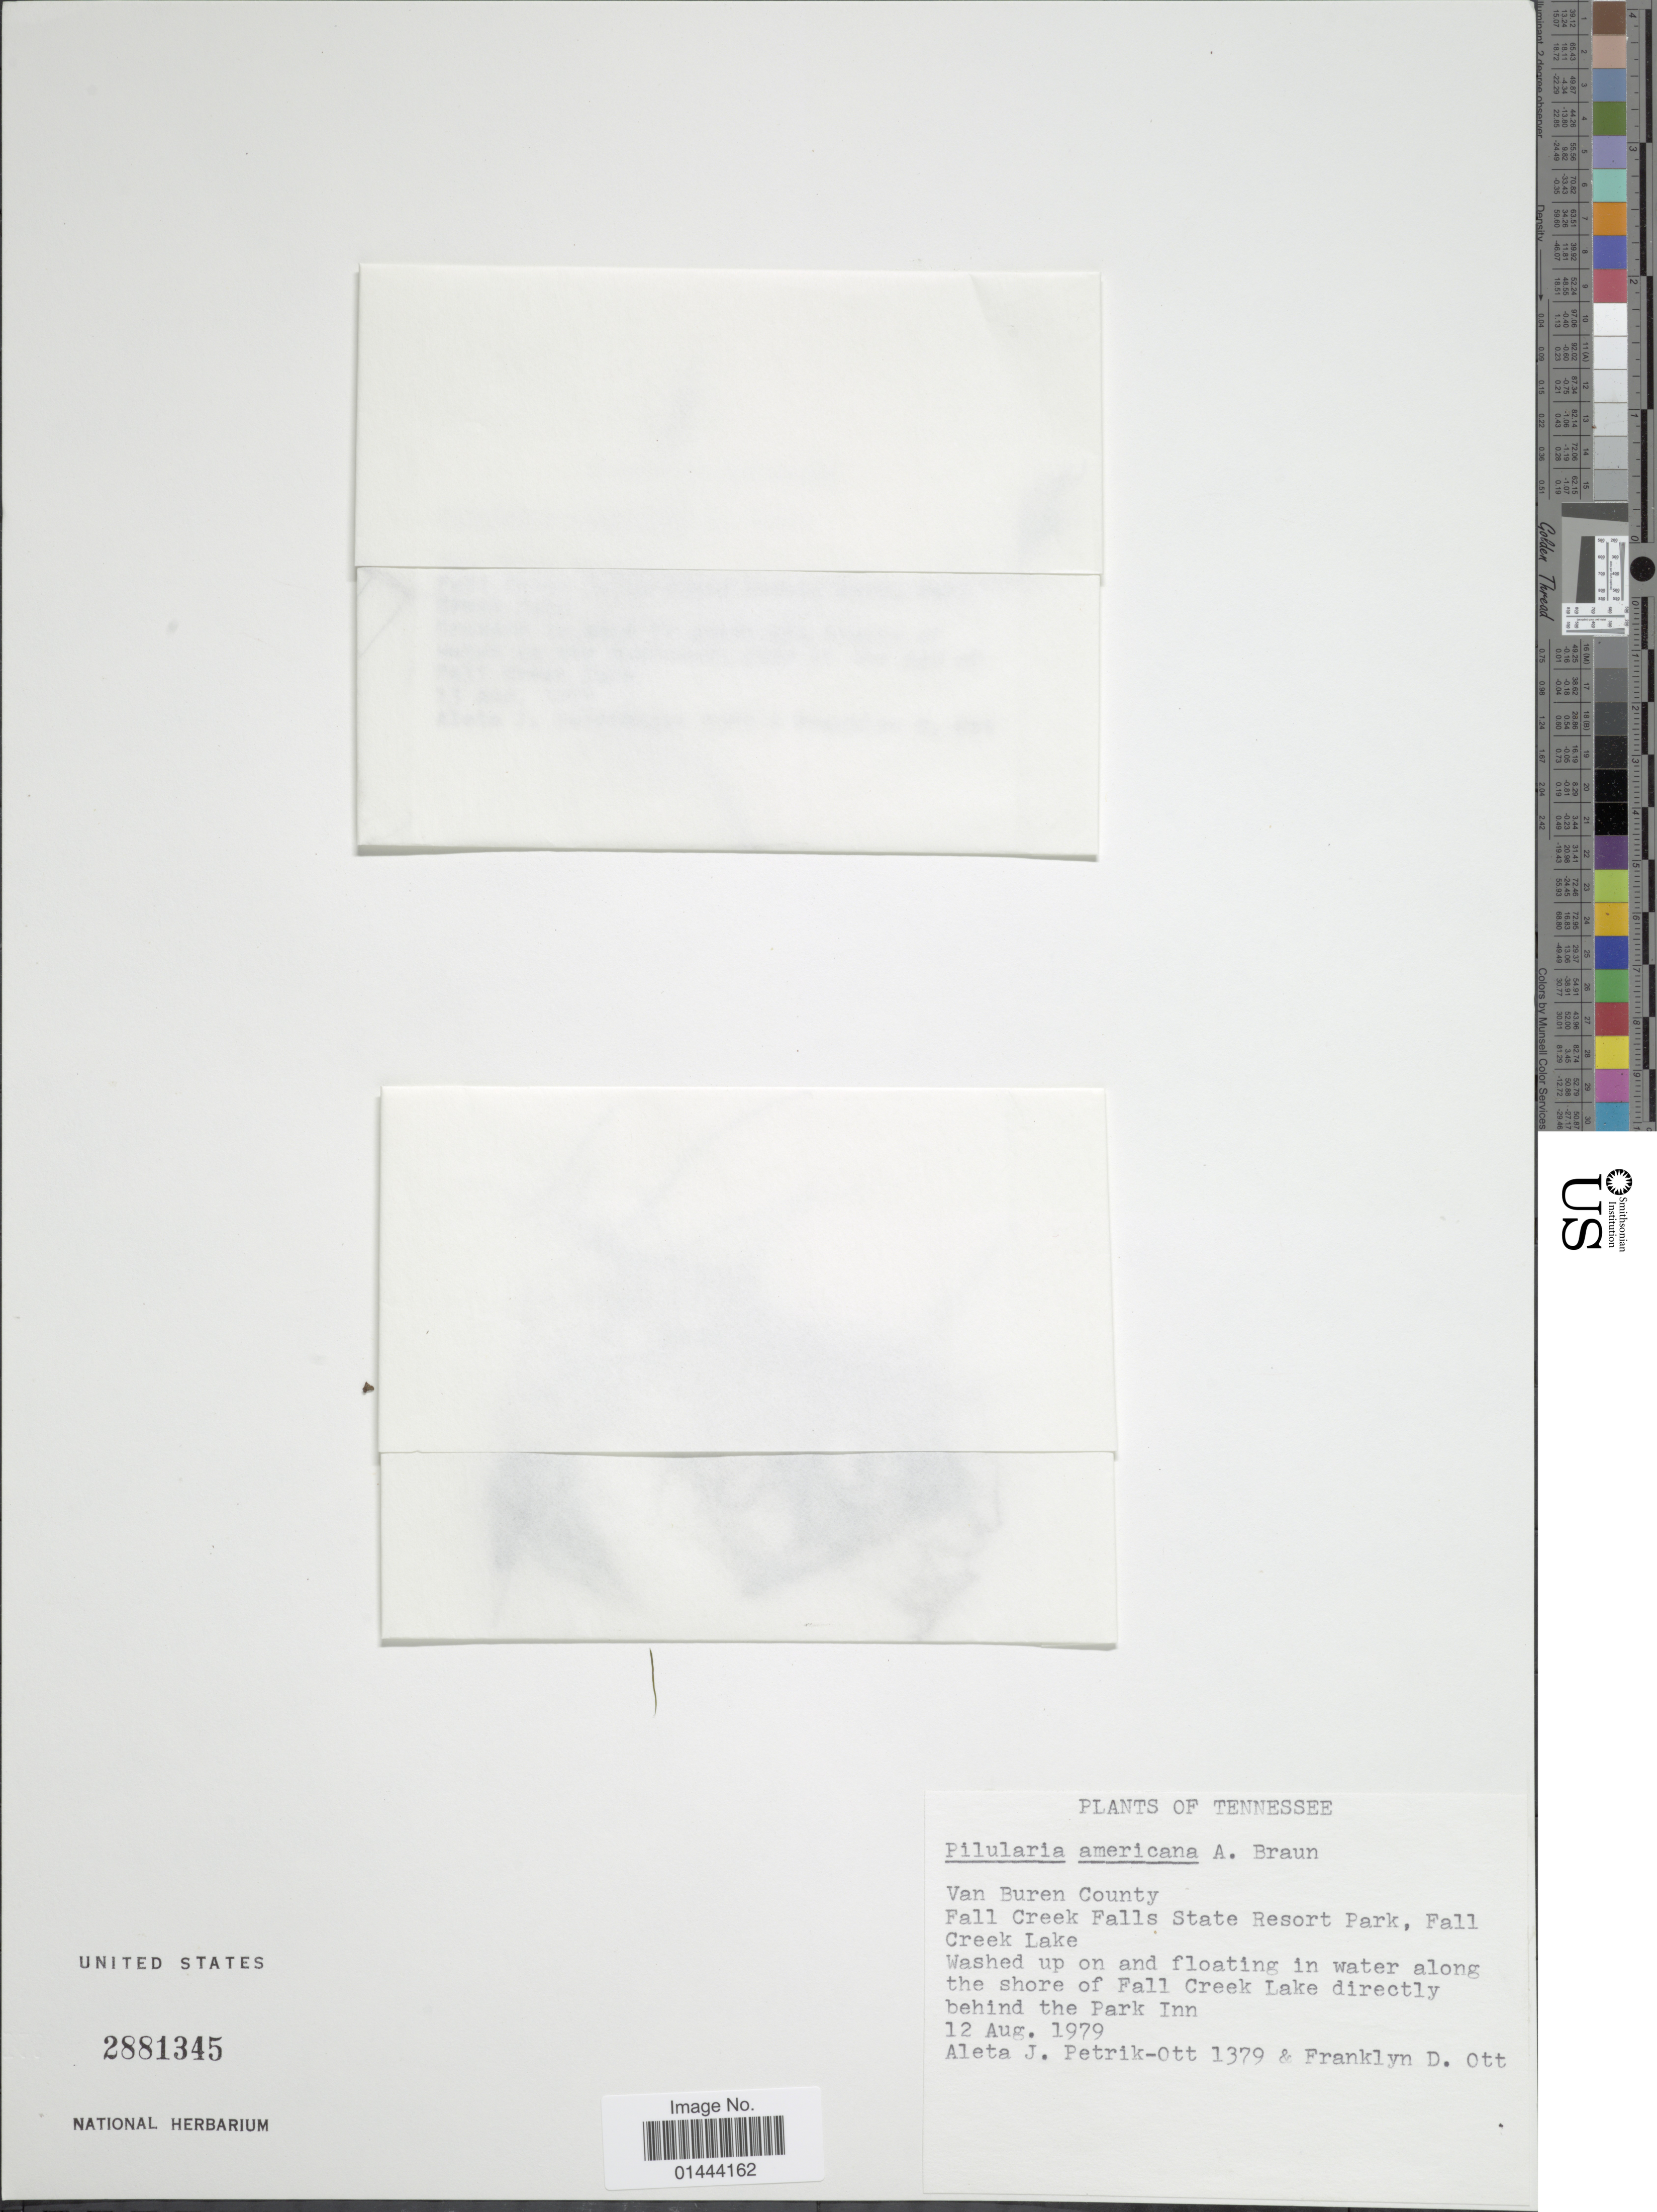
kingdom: Plantae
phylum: Tracheophyta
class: Polypodiopsida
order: Salviniales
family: Marsileaceae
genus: Pilularia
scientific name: Pilularia americana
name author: A. Braun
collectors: A. Petrik-Ott & F. Ott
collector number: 1379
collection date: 1979-08-12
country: United States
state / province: Tennessee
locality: Van Buren County, Fall Creek Falls State Resort Park, Fall Creek Lake, washed up and floating in water along the shore of Fall Creek Lake directly behind the Park Inn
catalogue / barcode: US 2881345